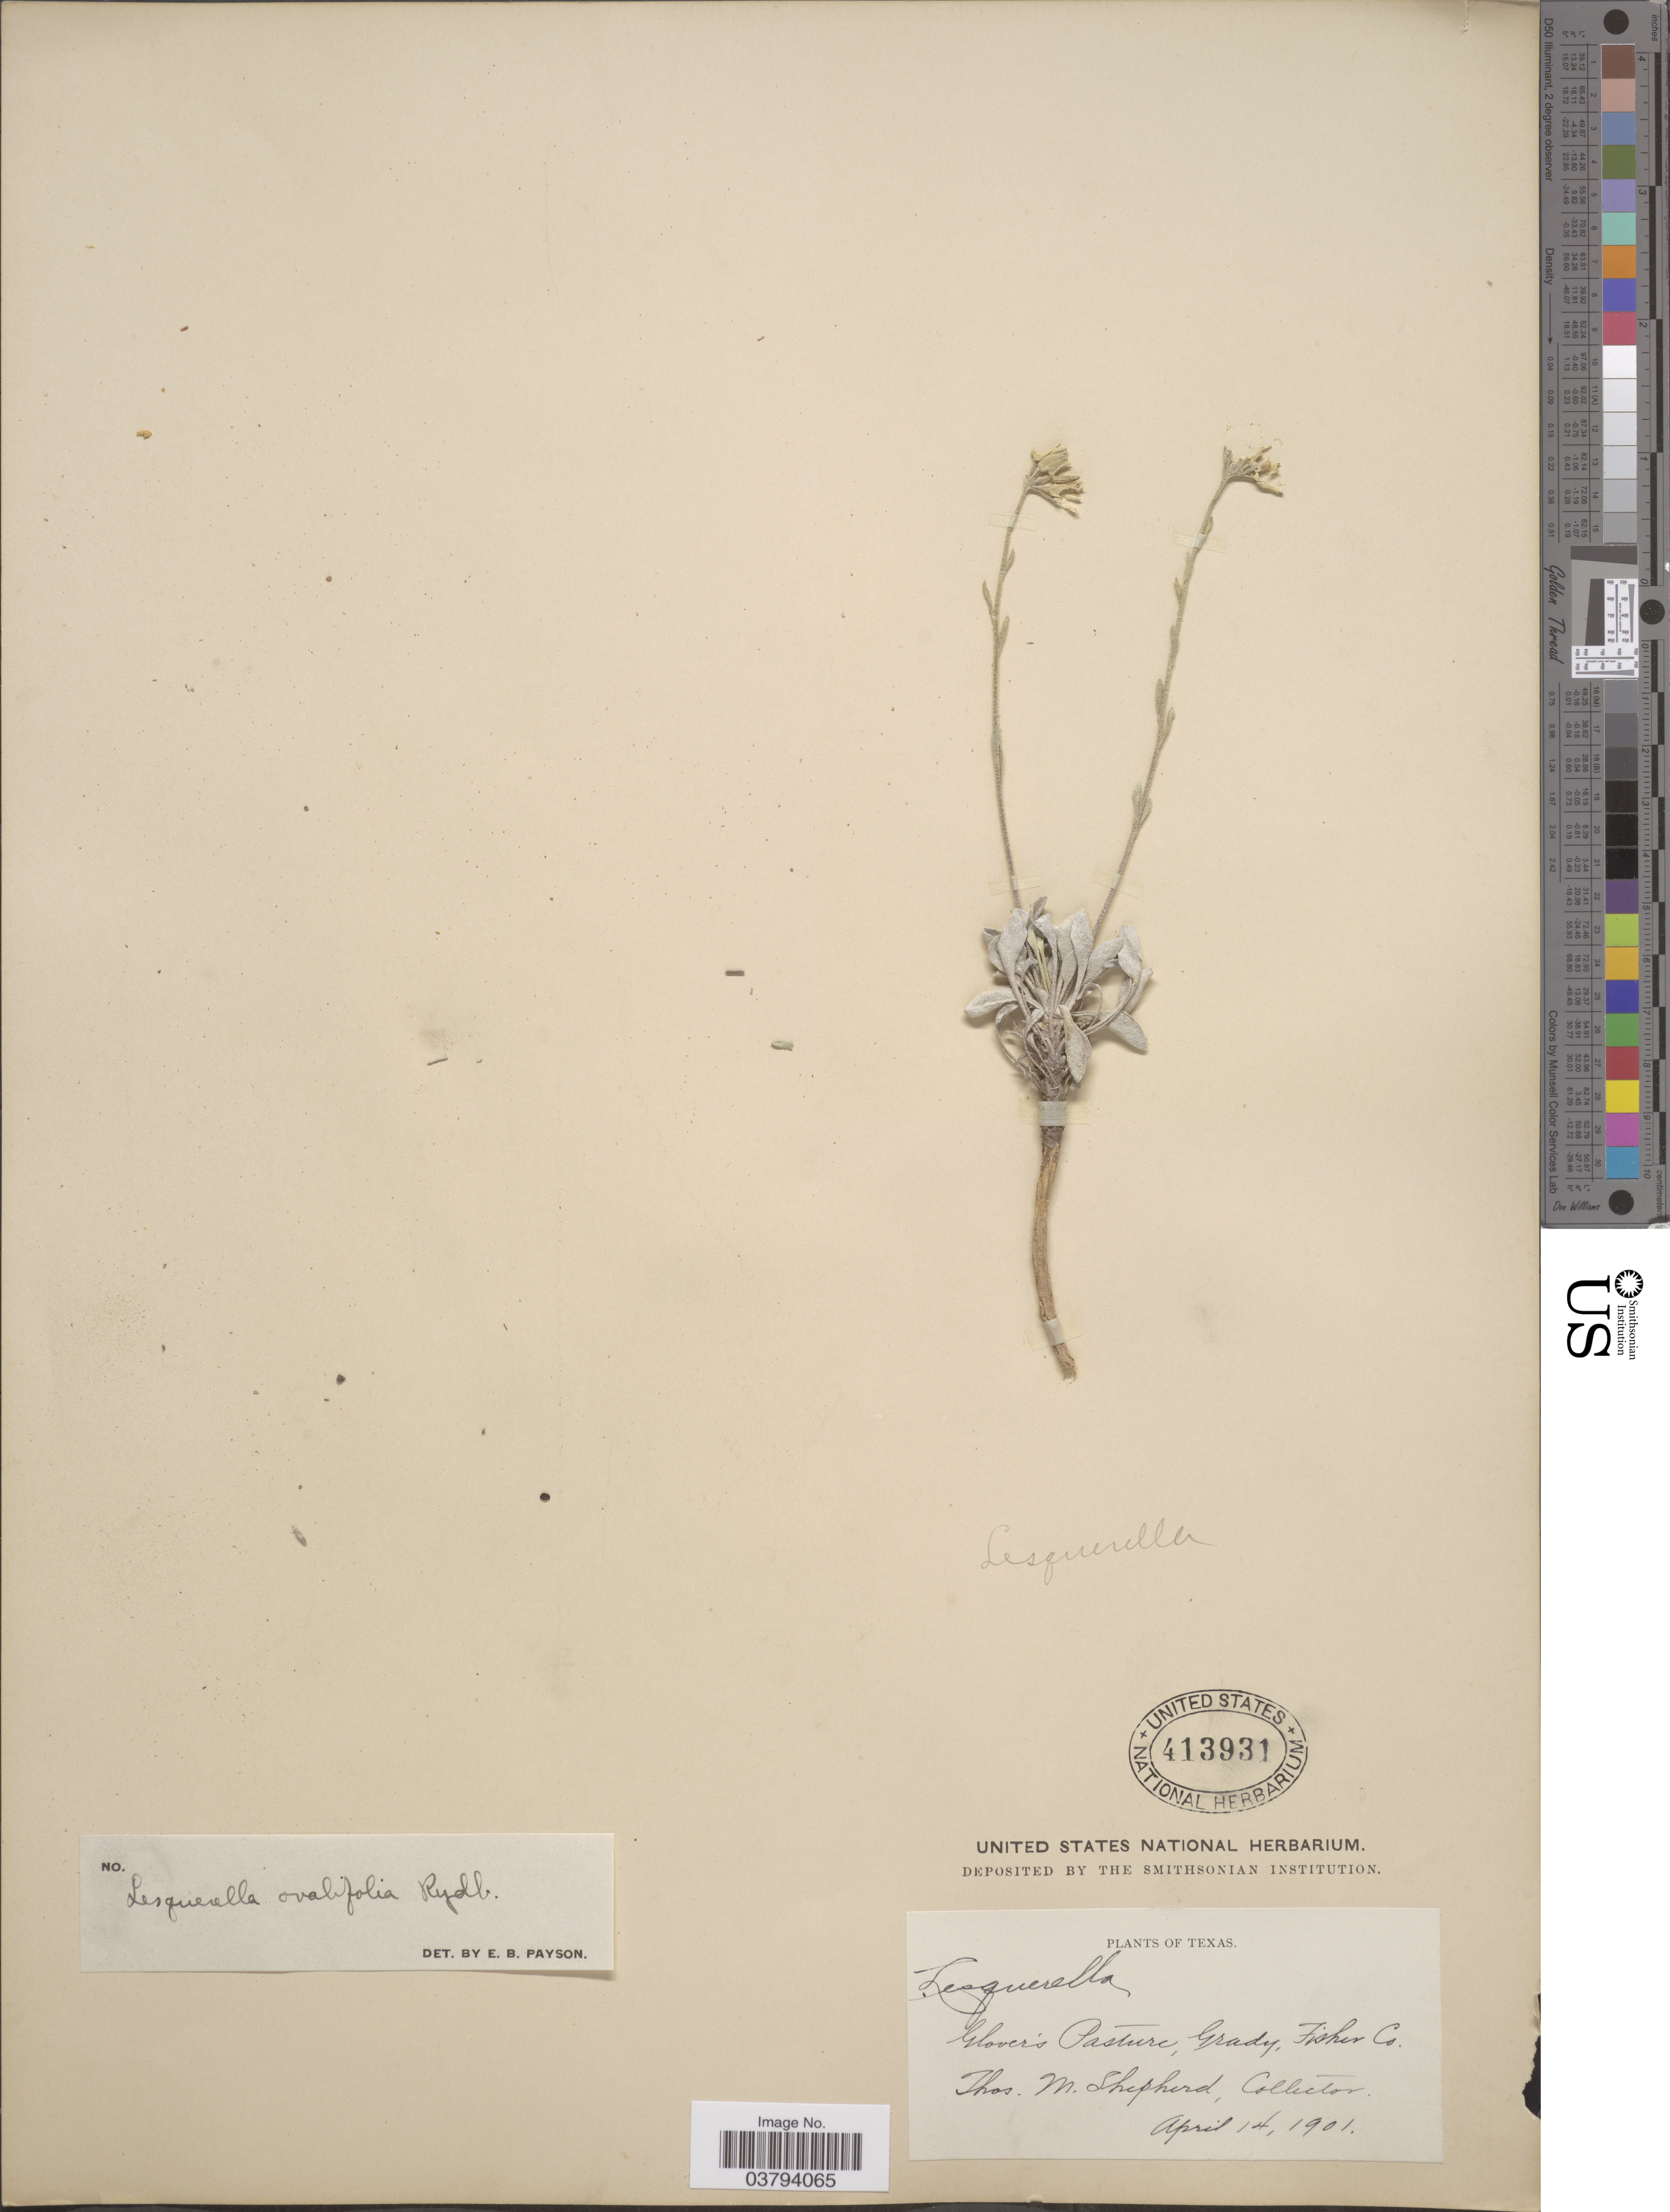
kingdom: Plantae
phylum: Tracheophyta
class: Magnoliopsida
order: Brassicales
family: Brassicaceae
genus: Lesquerella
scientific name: Lesquerella ovalifolia subsp. ovalifolia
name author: Rydb. ex Britton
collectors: T. Shepherd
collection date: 1901-04-14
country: United States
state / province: Texas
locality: Glover's Pasture, Grady, Fisher Co.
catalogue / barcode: US 413931